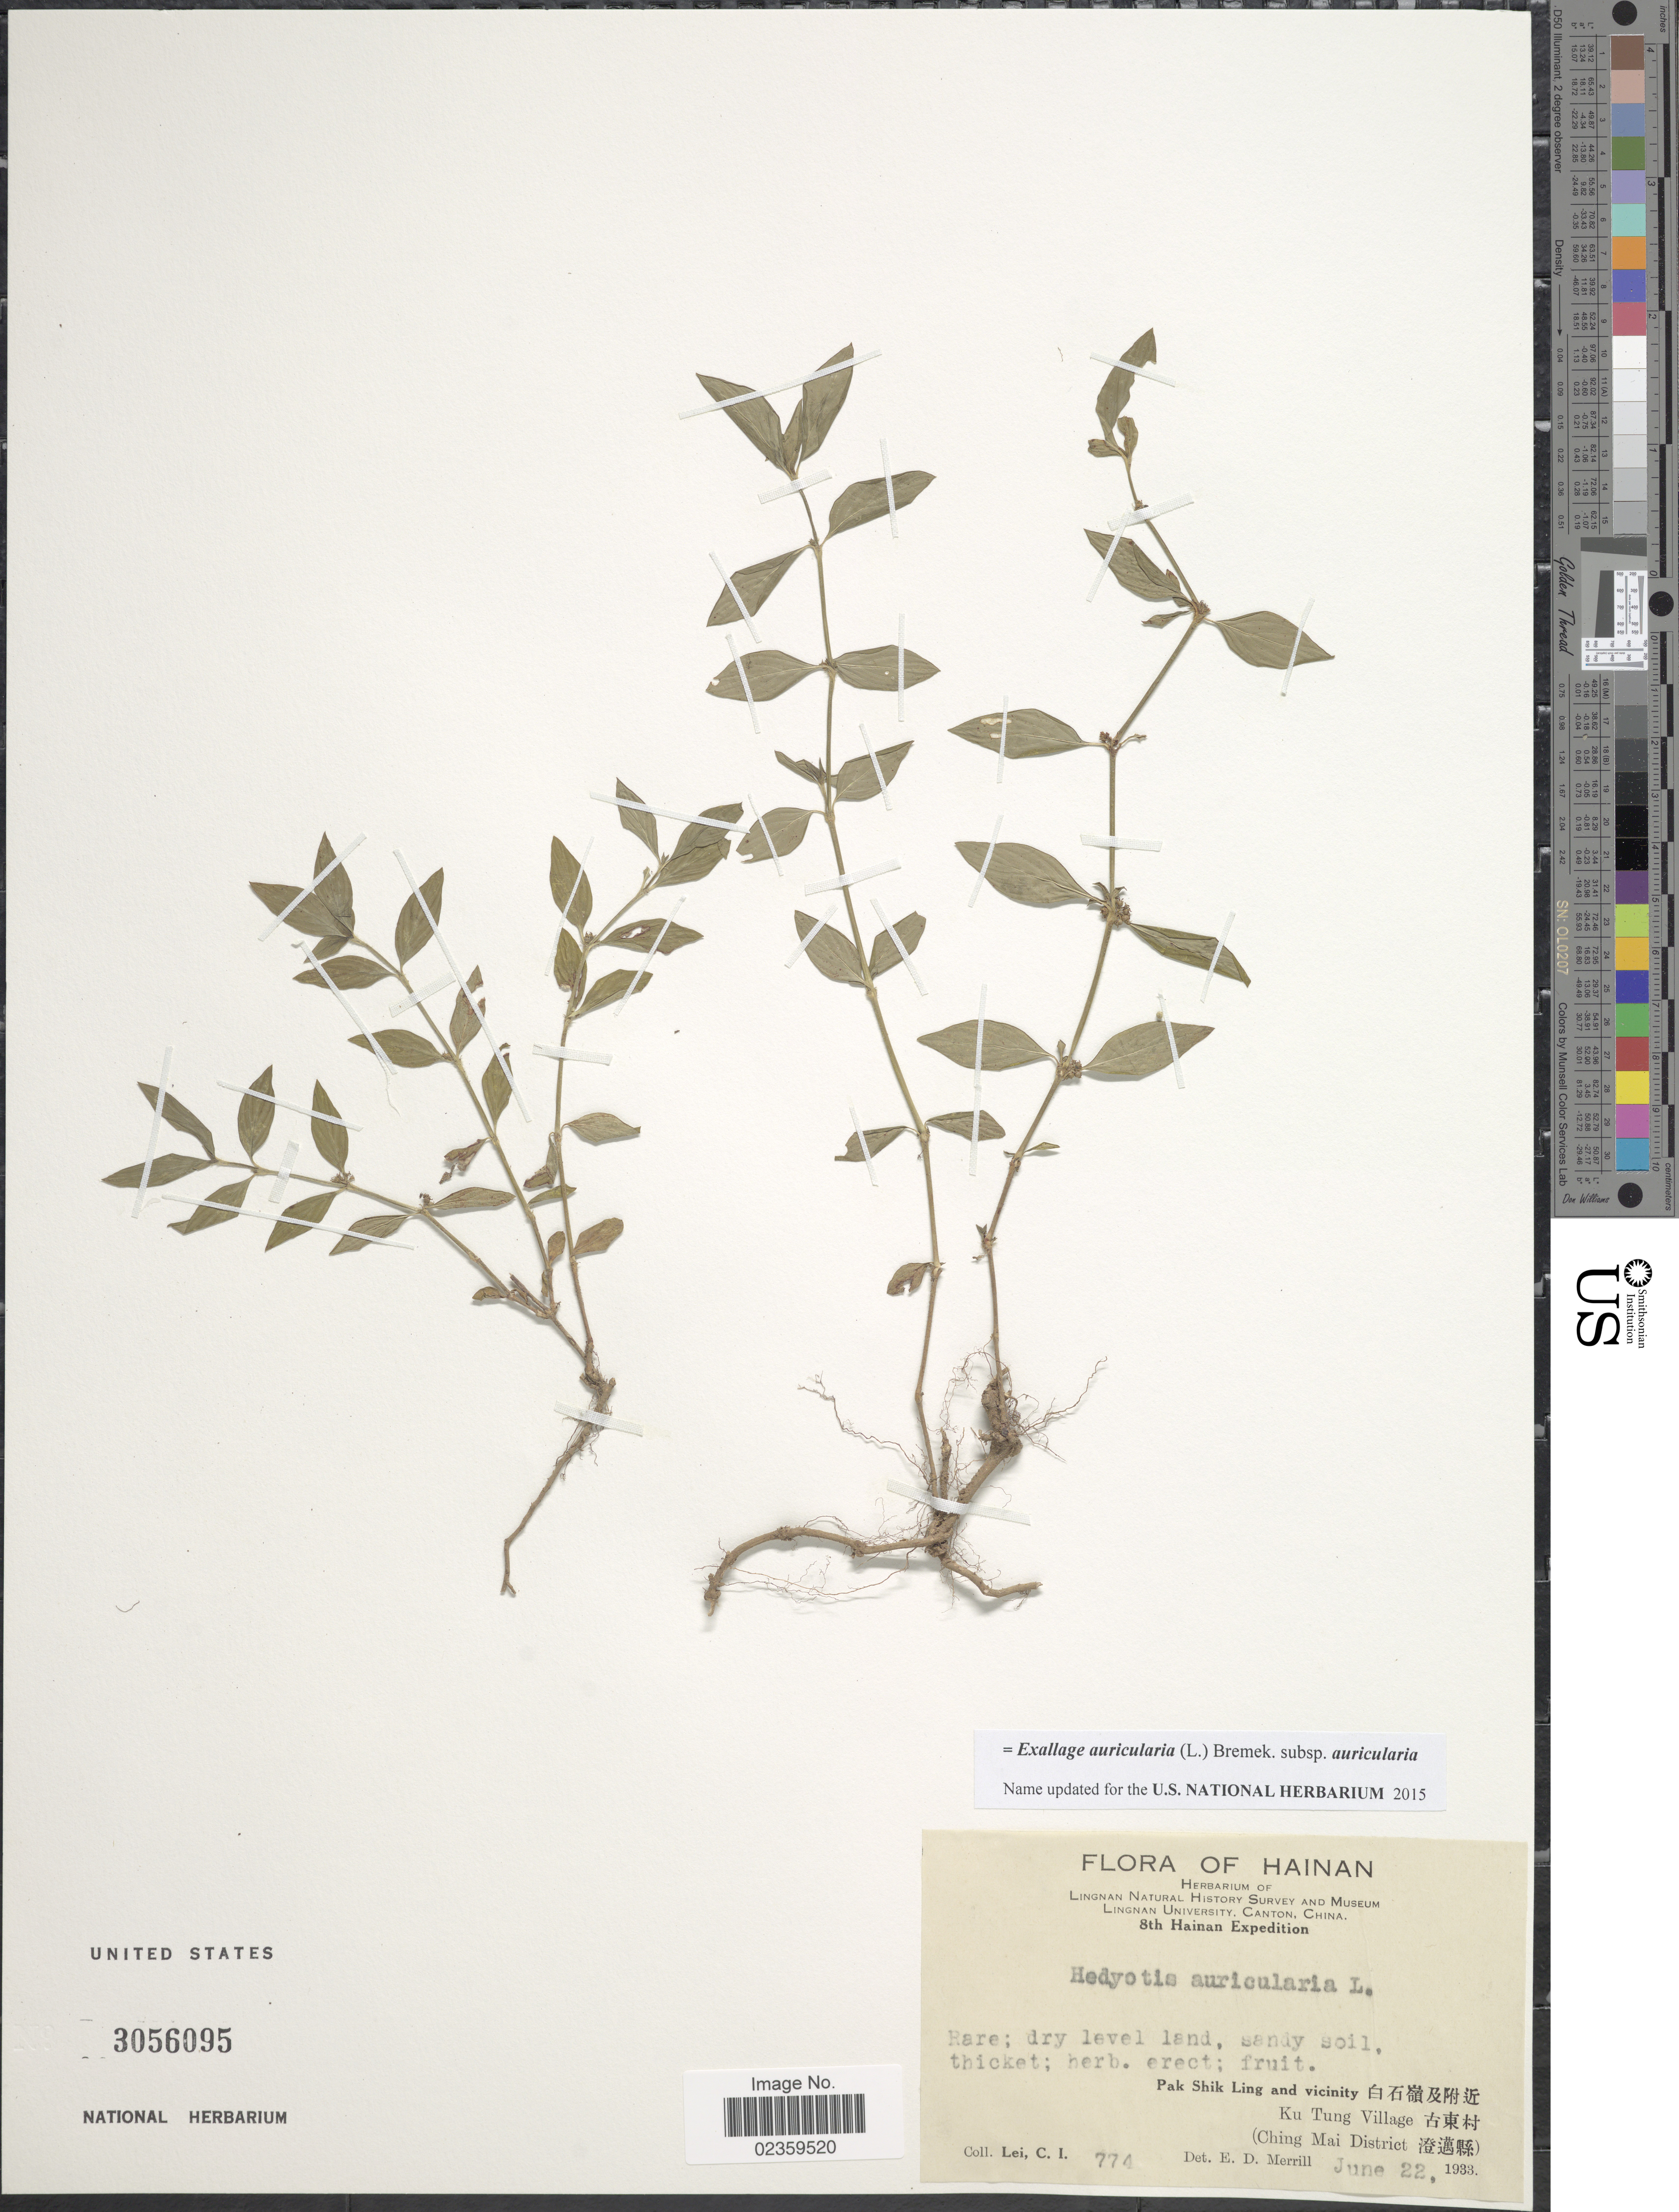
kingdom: Plantae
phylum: Tracheophyta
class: Magnoliopsida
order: Gentianales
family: Rubiaceae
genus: Exallage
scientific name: Exallage auricularia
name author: (L.) Bremek.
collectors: C. I. Lei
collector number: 774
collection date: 1933-06-22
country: China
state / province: Hainan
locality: Pak Shik Ling and vicinity X. Ku Tung Village X. (Ching Mai District X)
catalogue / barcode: US 3056095